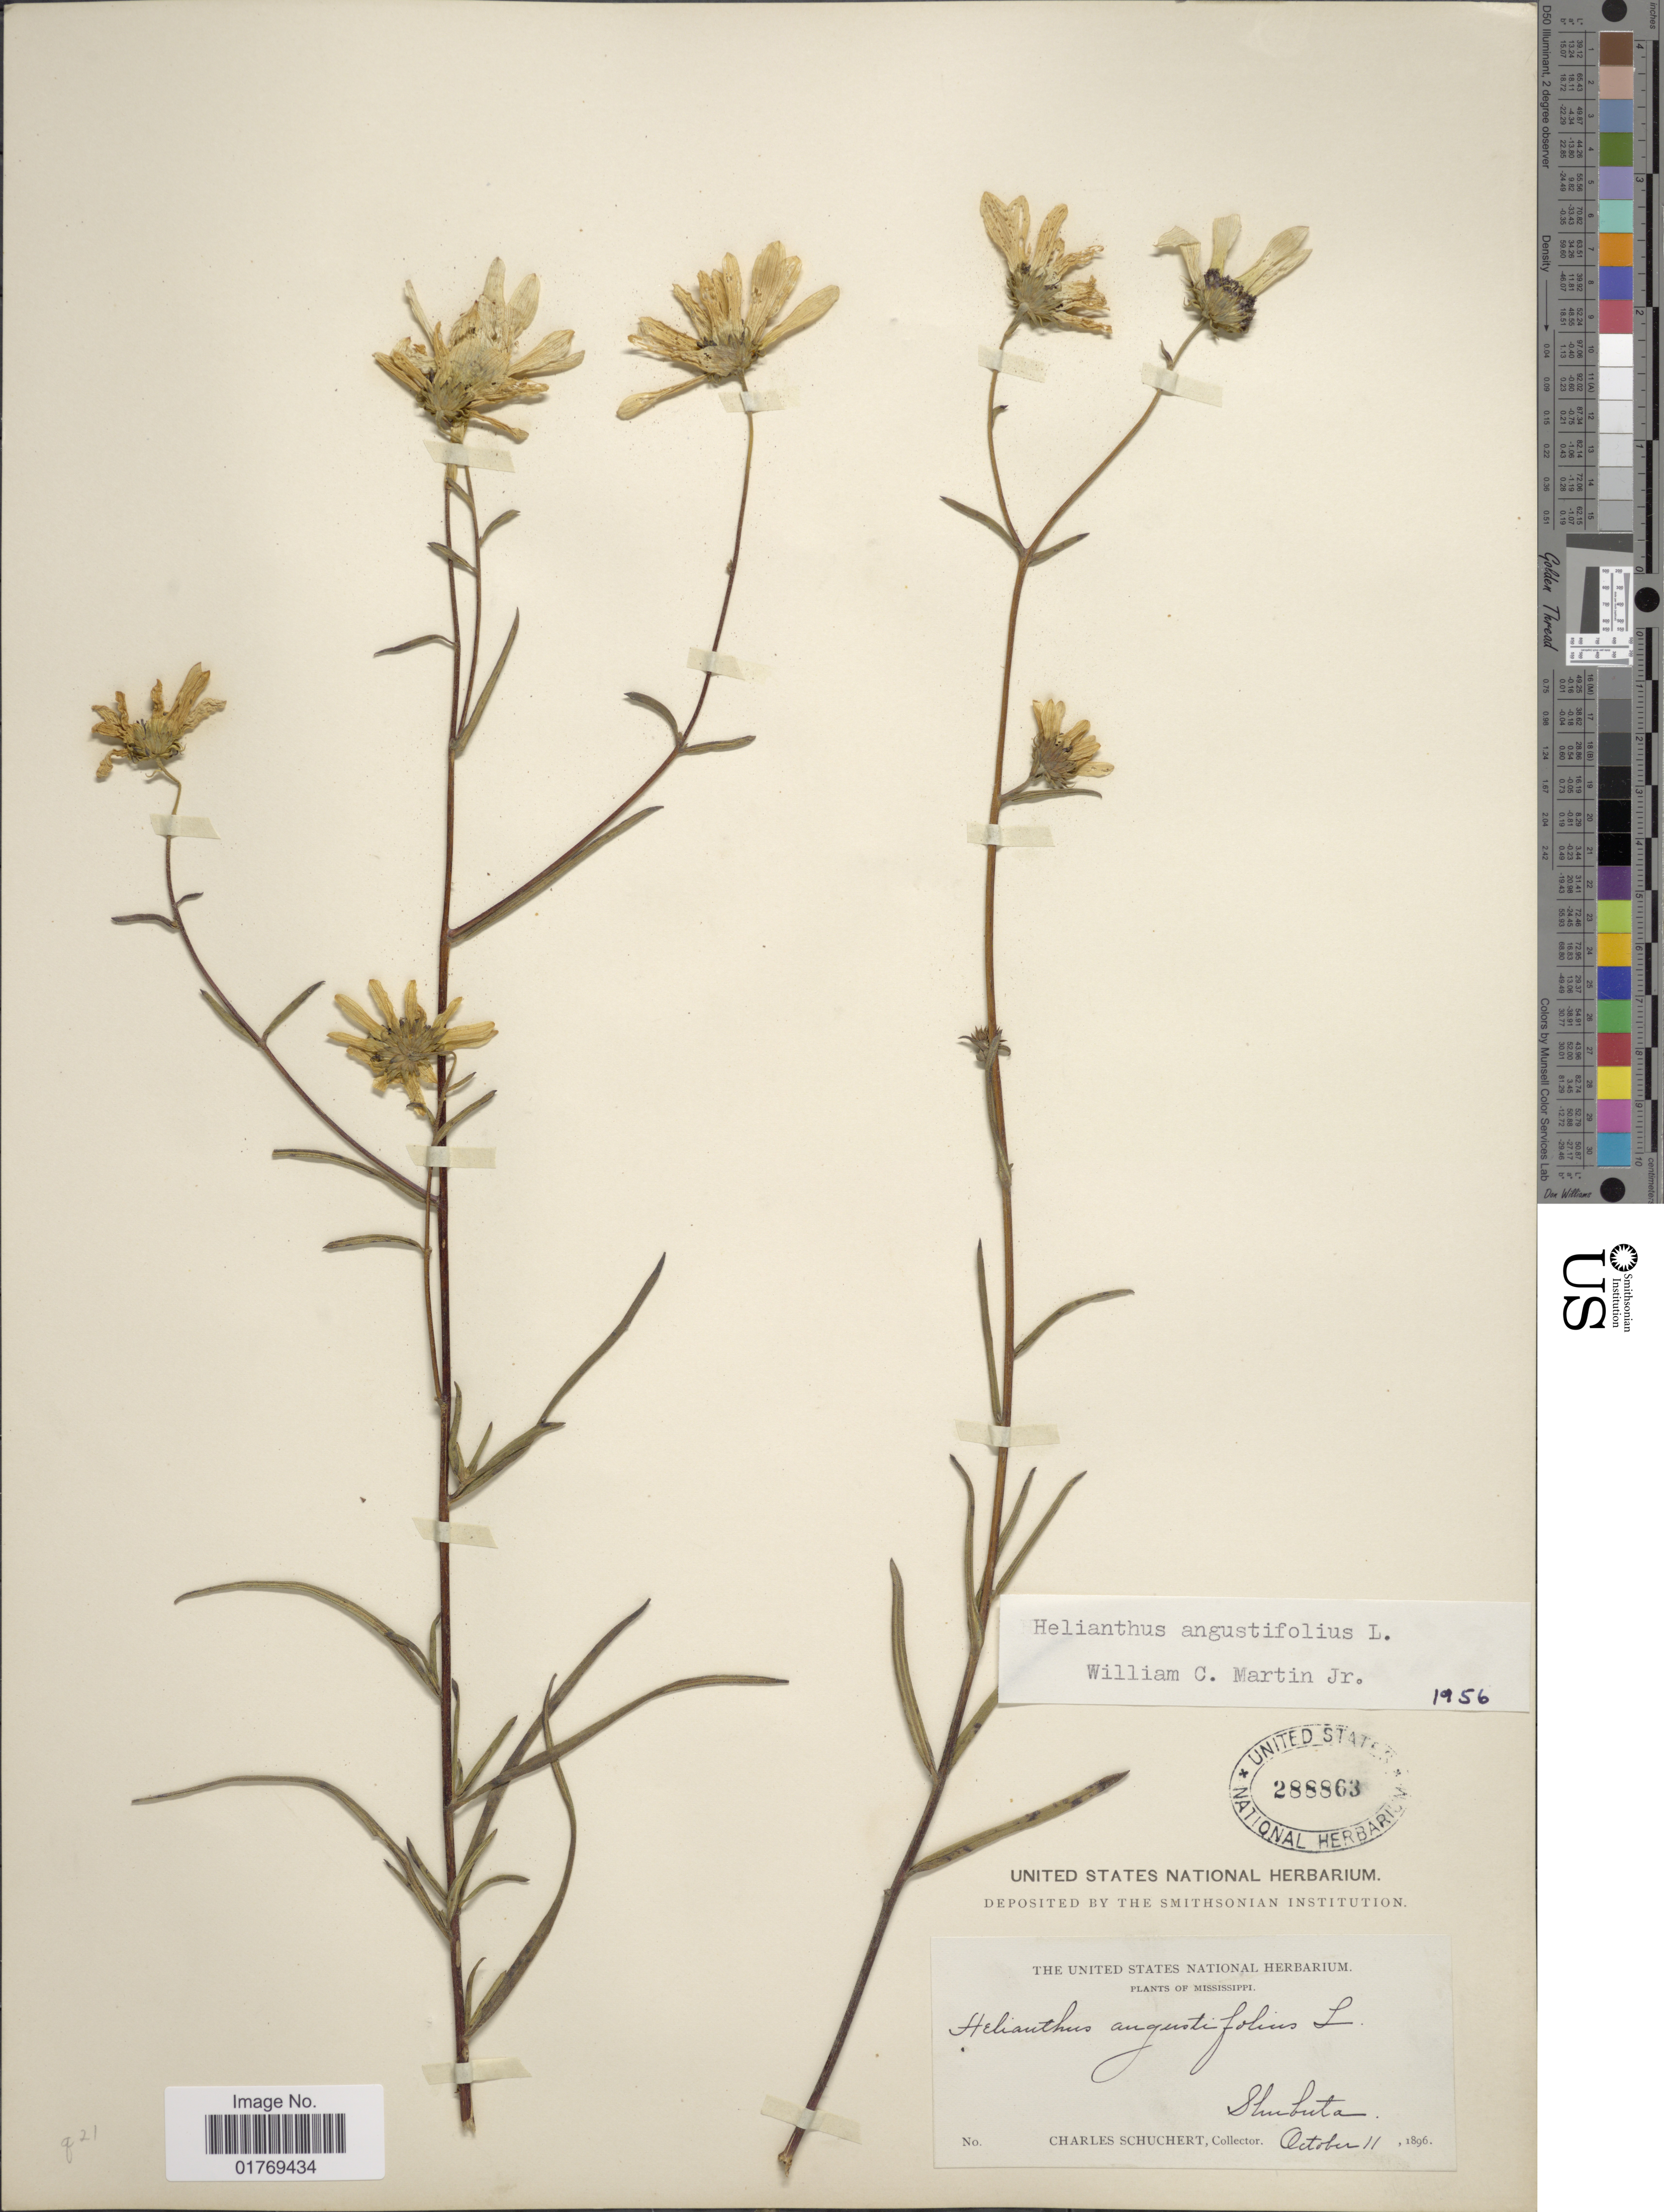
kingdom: Plantae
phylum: Tracheophyta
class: Magnoliopsida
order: Asterales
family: Asteraceae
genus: Helianthus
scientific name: Helianthus angustifolius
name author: L.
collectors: C. Schuchert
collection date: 1896-10-11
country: United States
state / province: Mississippi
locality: Shubuta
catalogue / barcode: US 288863